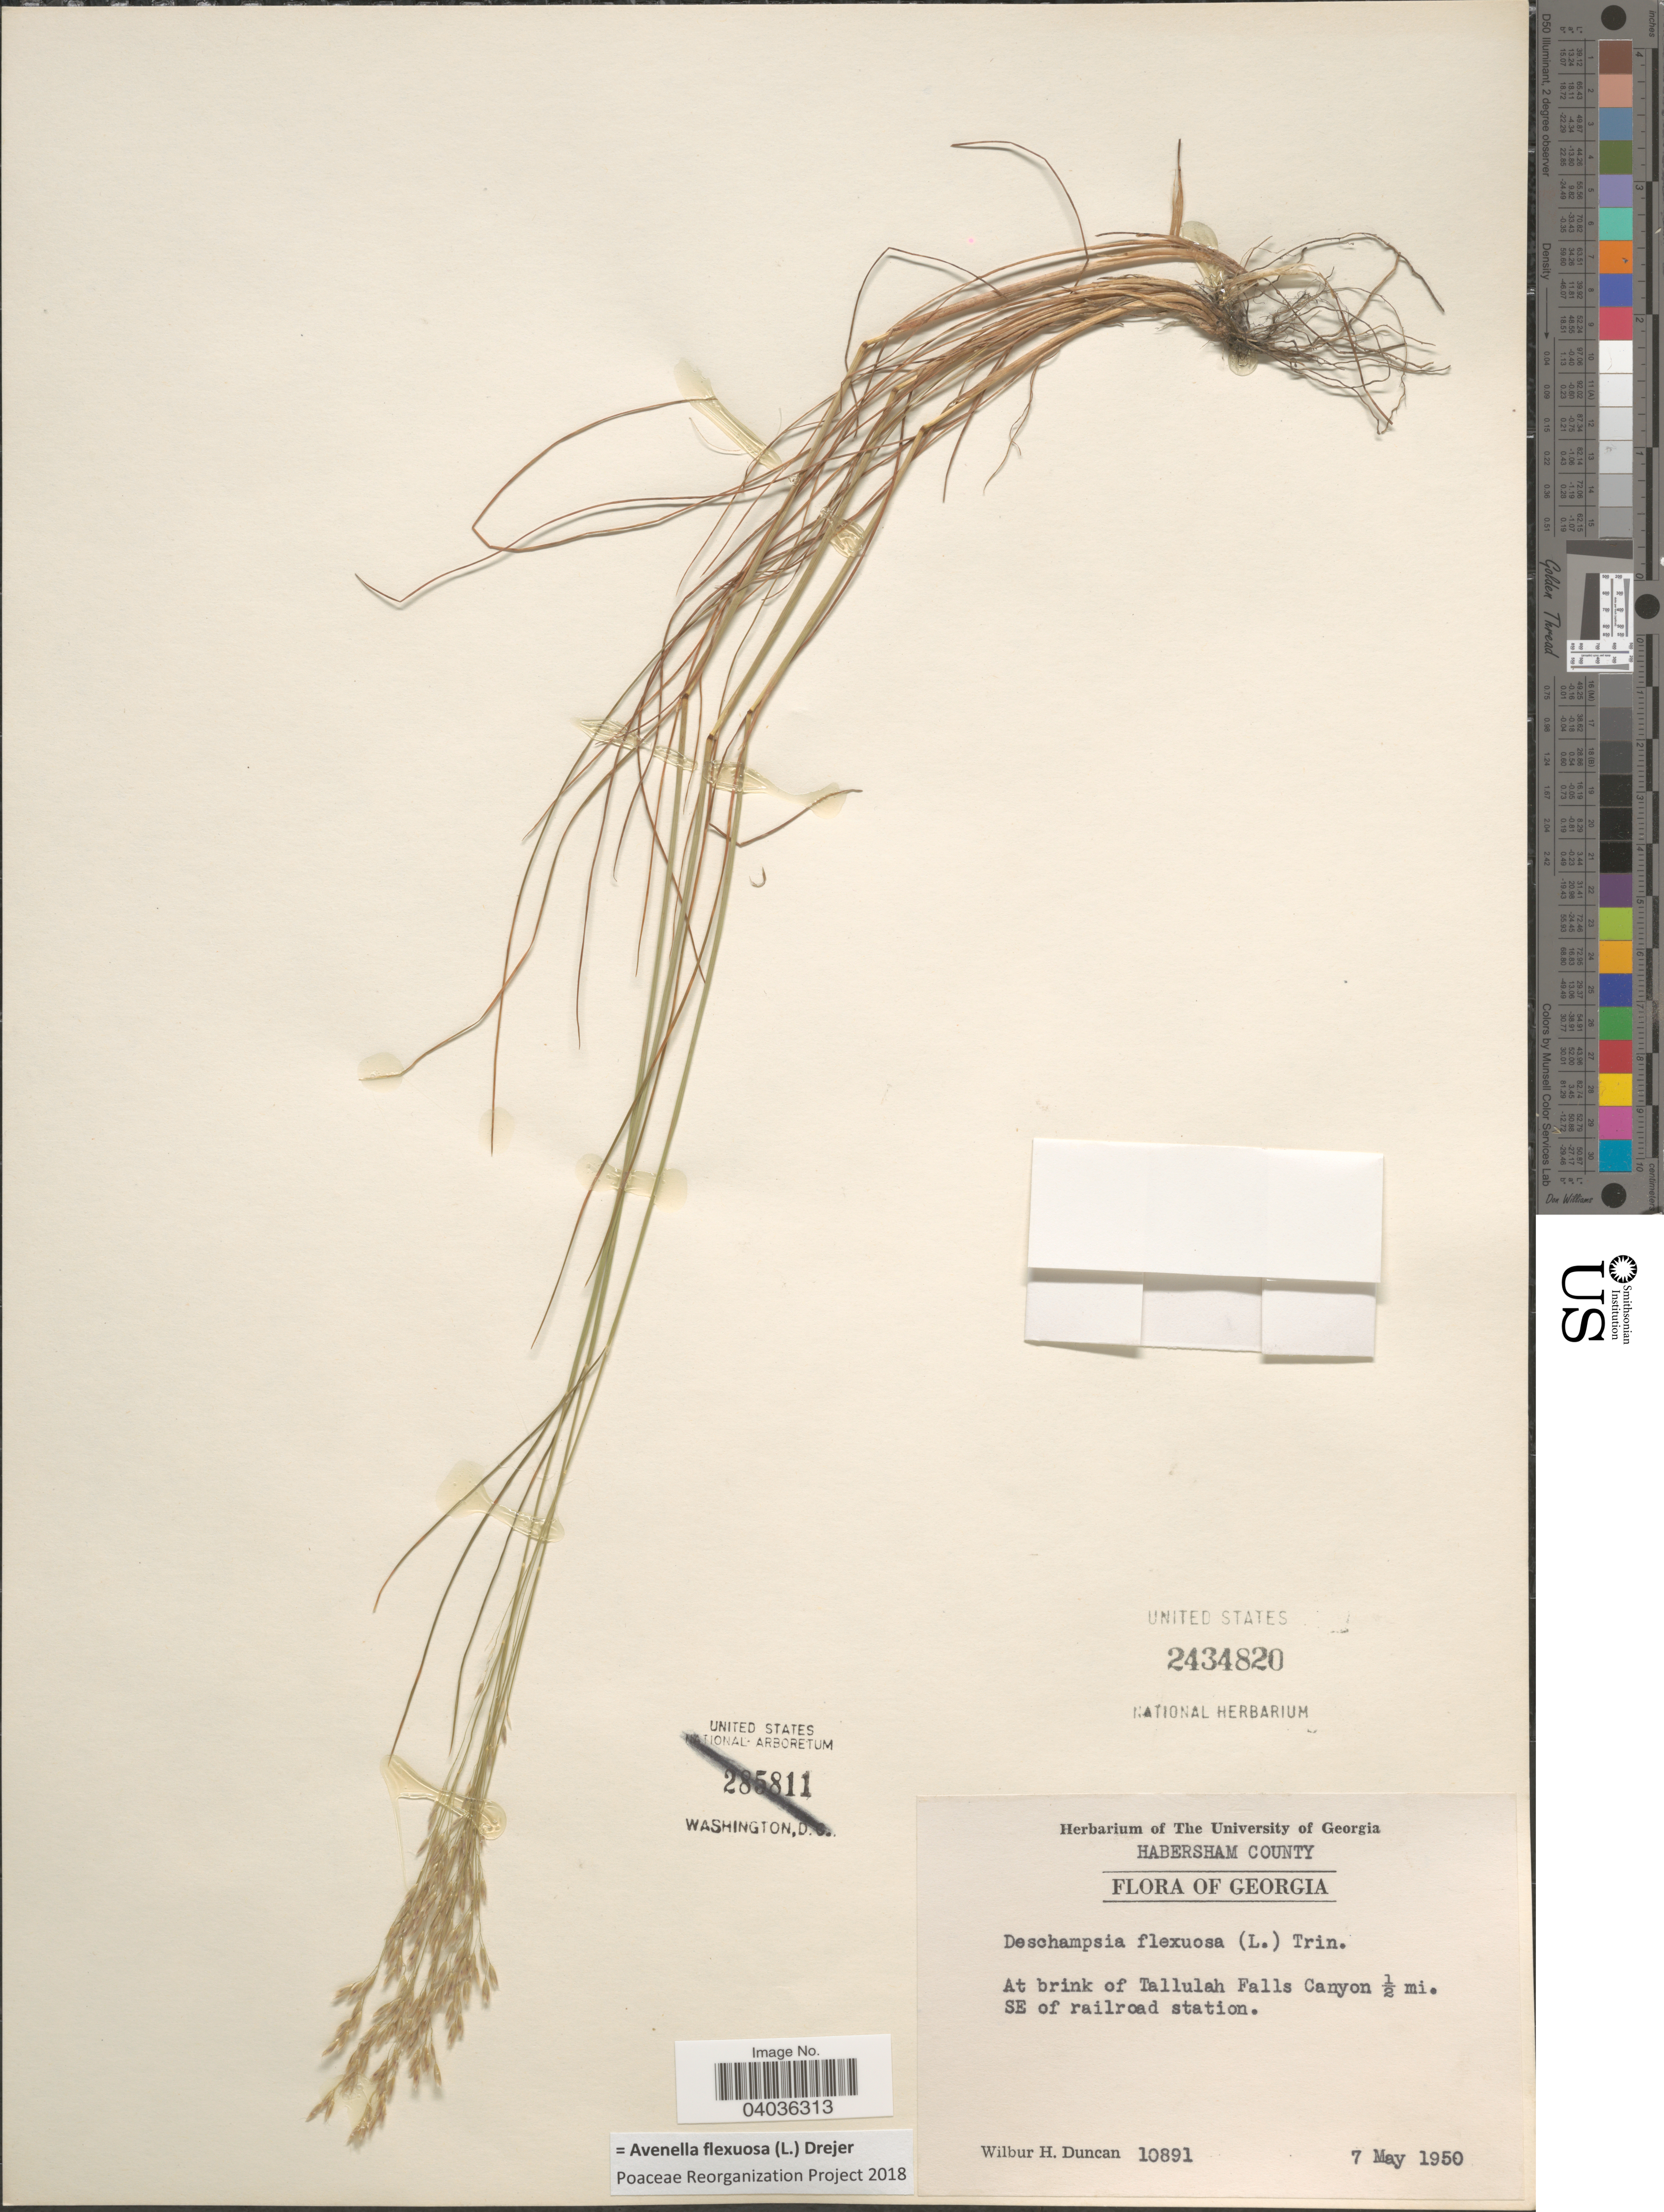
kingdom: Plantae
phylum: Tracheophyta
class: Liliopsida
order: Poales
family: Poaceae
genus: Avenella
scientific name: Avenella flexuosa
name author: (L.) Drejer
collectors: W. H. Duncan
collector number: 10891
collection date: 1950-05-07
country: United States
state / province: Georgia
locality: Habersham County. At brink of Tallulah Falls Canyon ½ mi. SE of railroad station.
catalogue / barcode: US 2434820